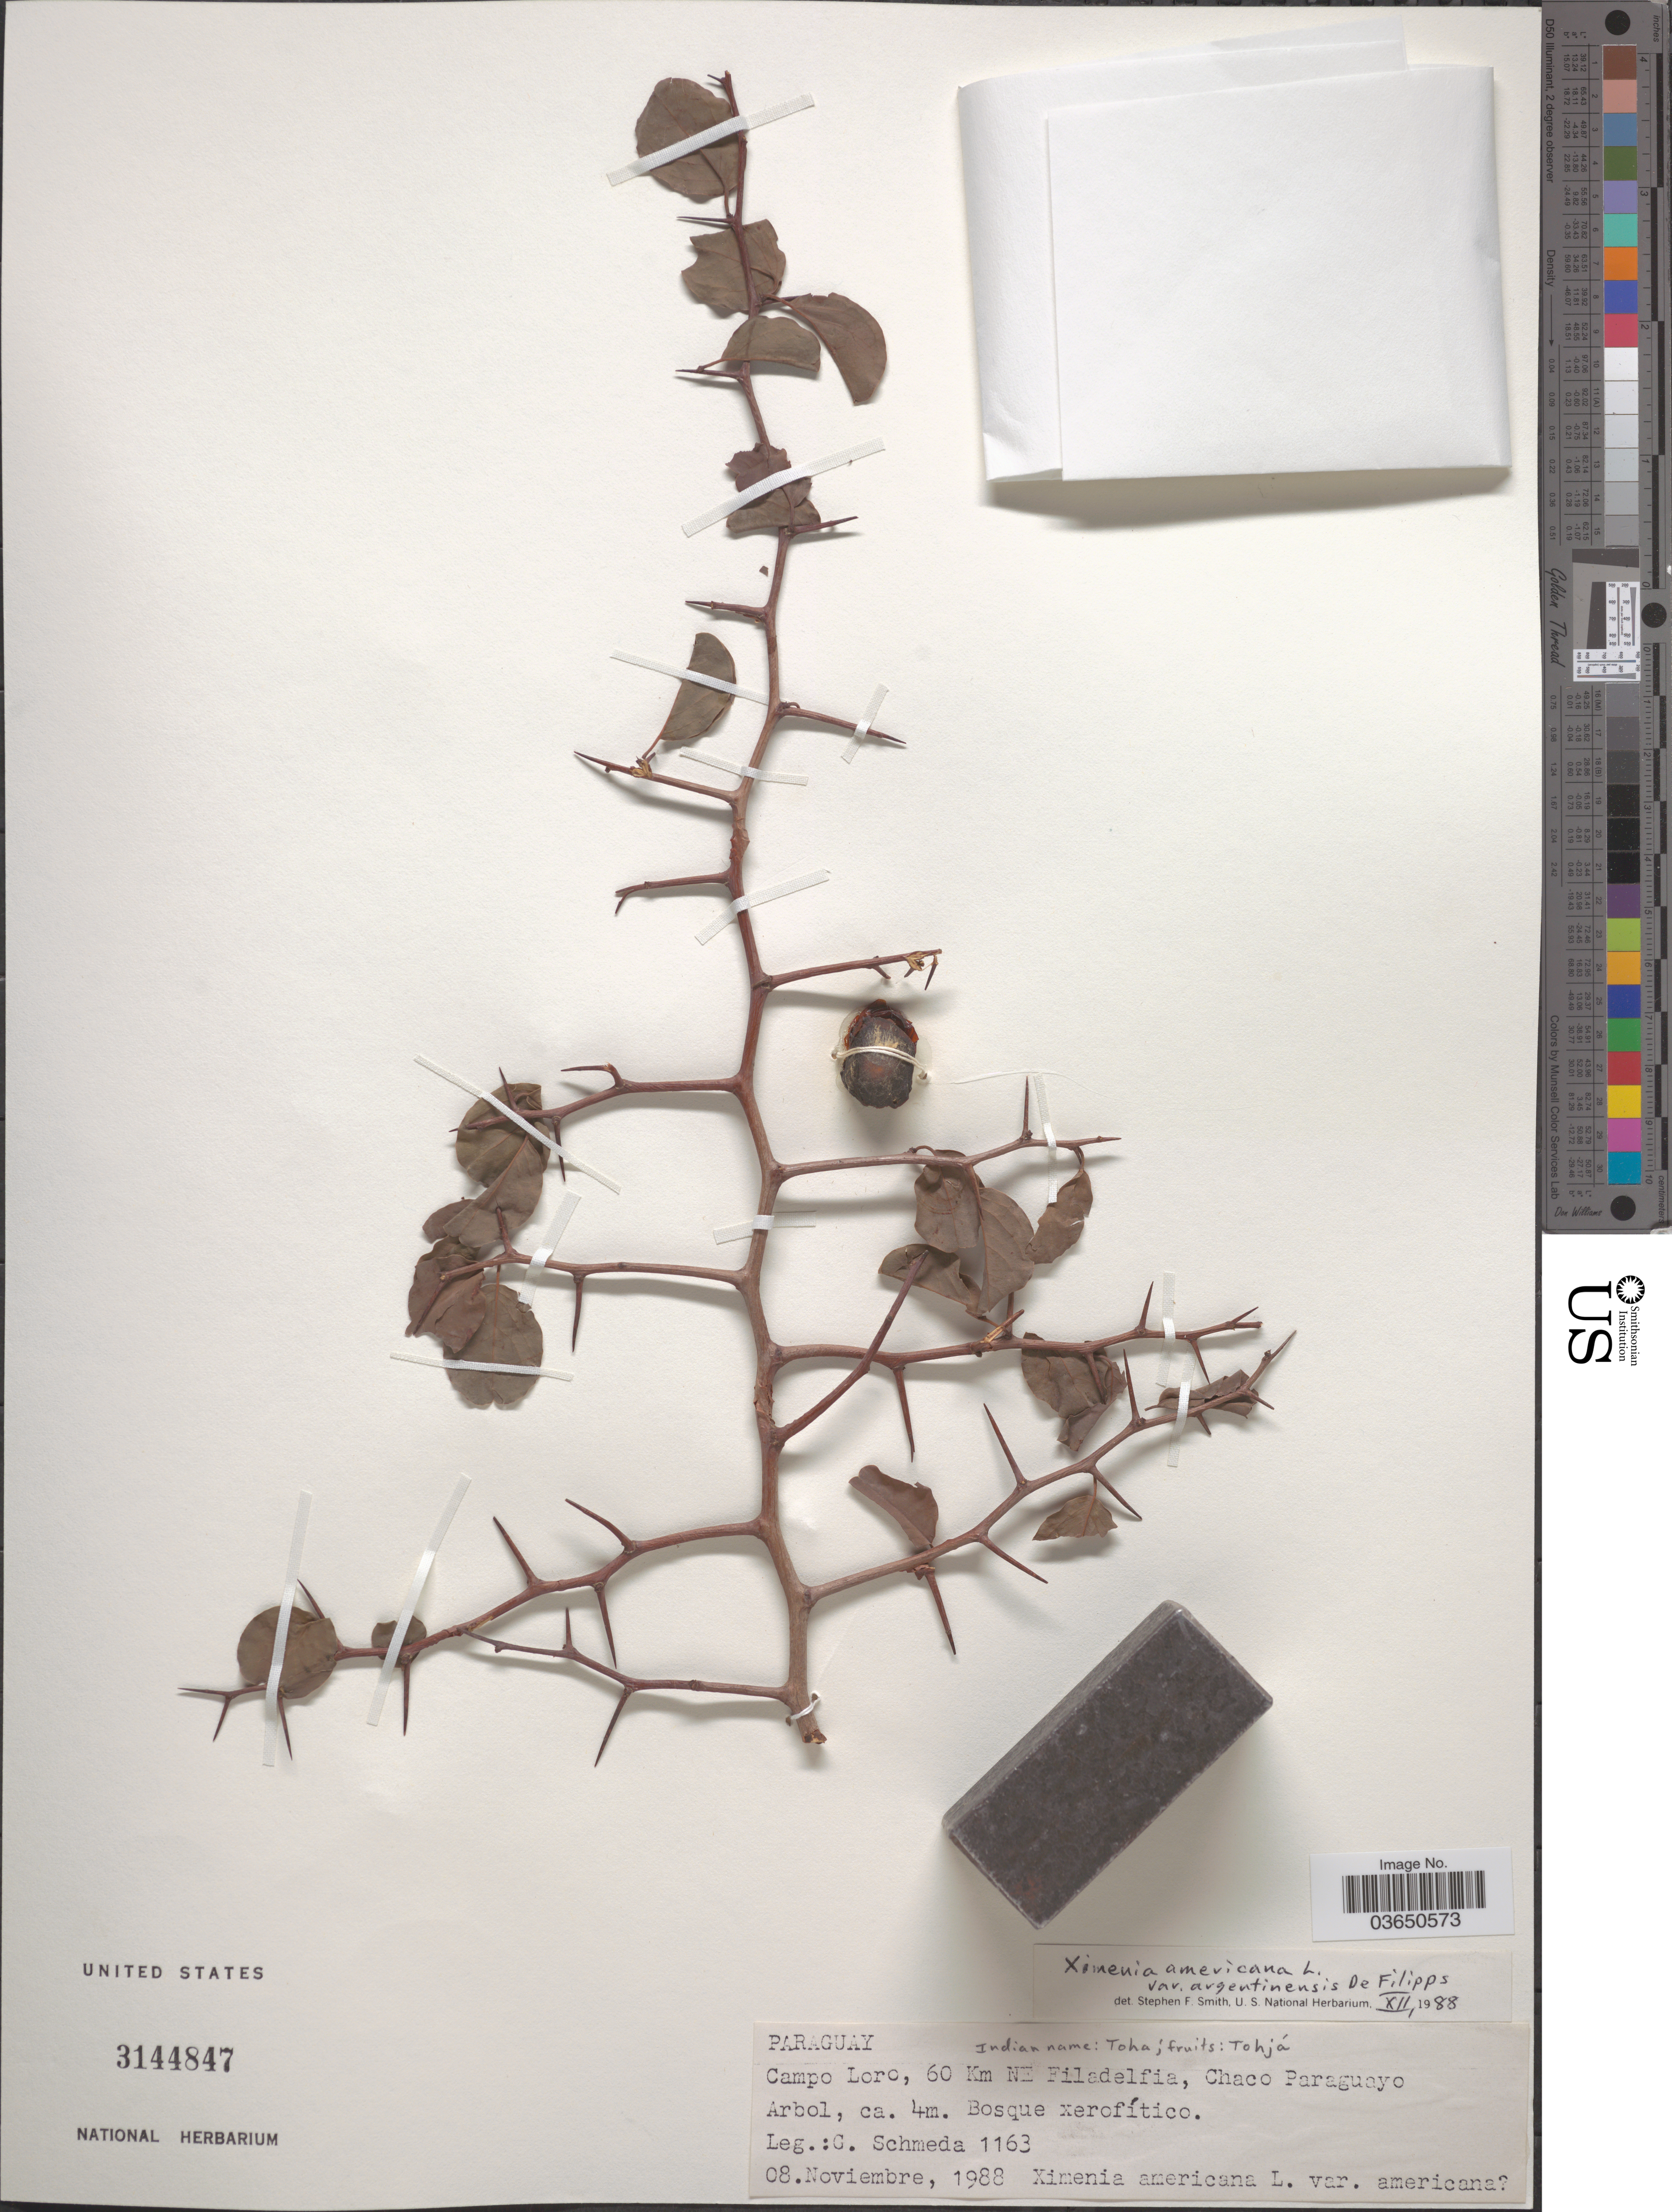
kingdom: Plantae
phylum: Tracheophyta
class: Magnoliopsida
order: Santalales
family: Ximeniaceae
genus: Ximenia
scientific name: Ximenia americana var. argentinensis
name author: DeFilipps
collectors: G. Schmeda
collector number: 1163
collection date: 1988-11-08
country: Paraguay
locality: Campo Loro, 60 Km NE Filadelfia, Chaco Paraguayo.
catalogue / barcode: US 3144847